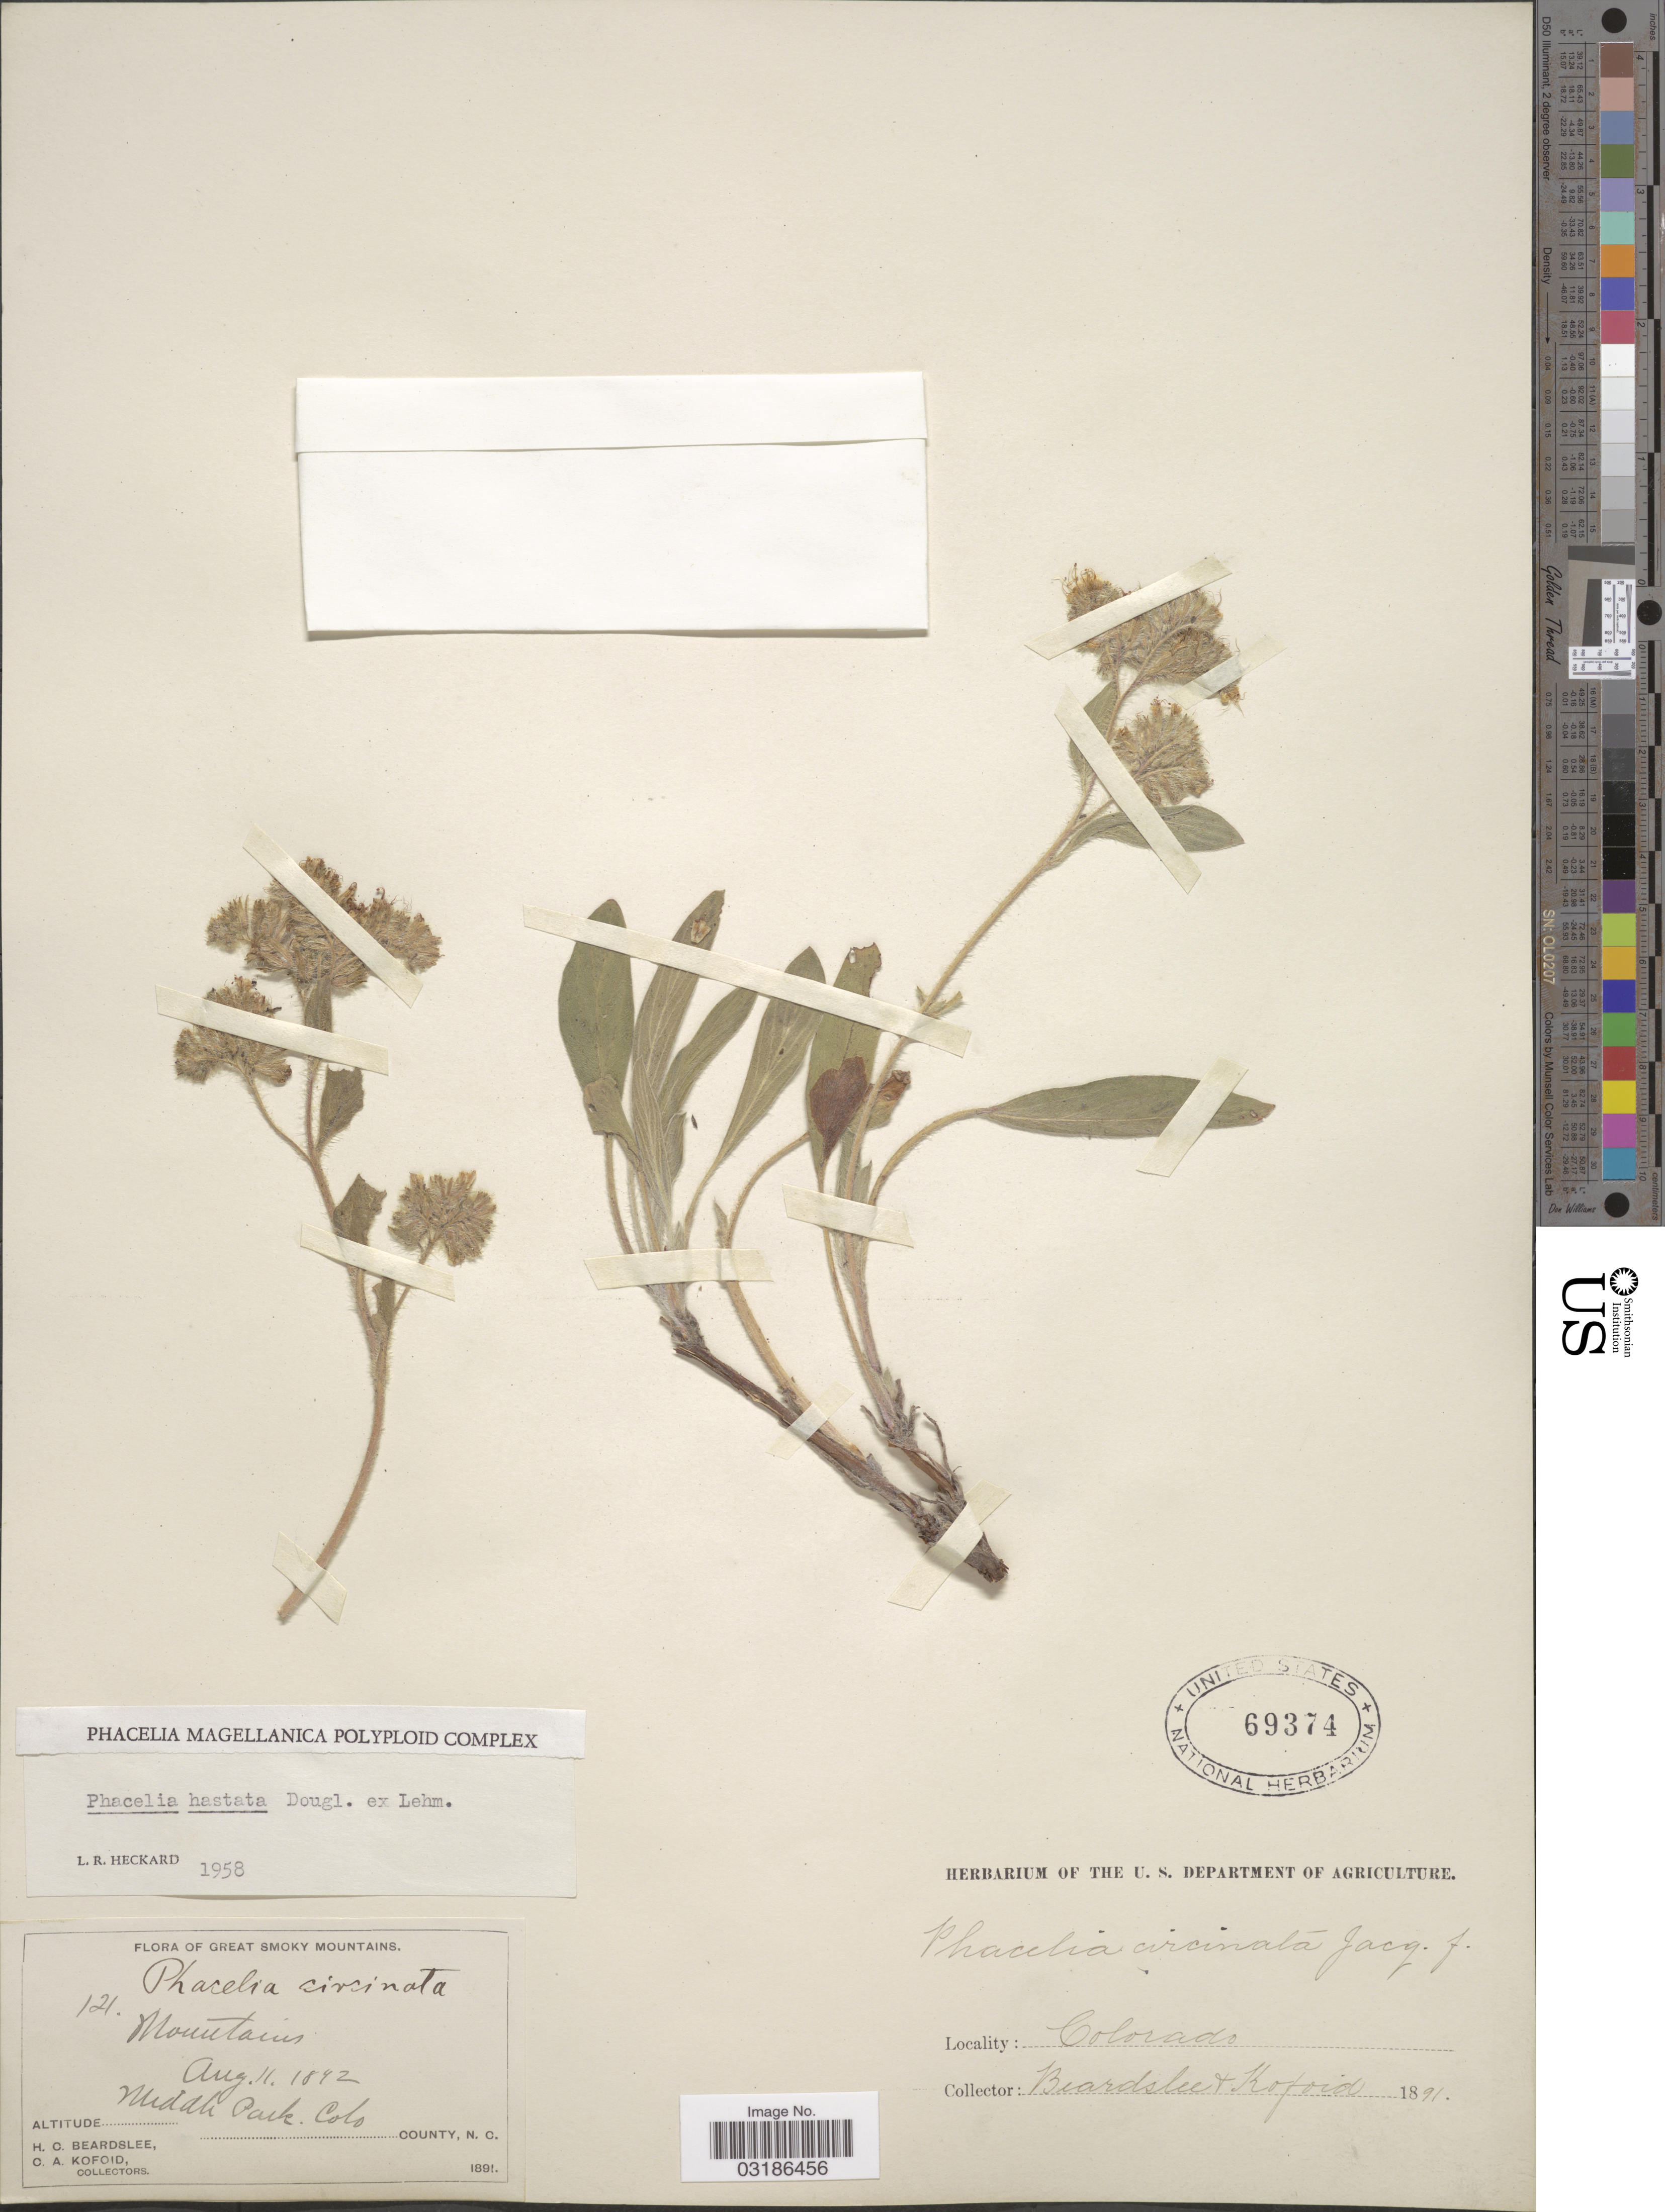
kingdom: Plantae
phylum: Tracheophyta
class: Magnoliopsida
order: Boraginales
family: Hydrophyllaceae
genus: Phacelia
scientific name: Phacelia hastata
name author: Douglas ex Lehm.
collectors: H. Beardslee & C. Kofoid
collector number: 121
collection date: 1892-08-11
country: United States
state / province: North Carolina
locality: Great Smoky Mountains. Middle Park, Colo County, N.C.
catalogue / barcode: US 69374